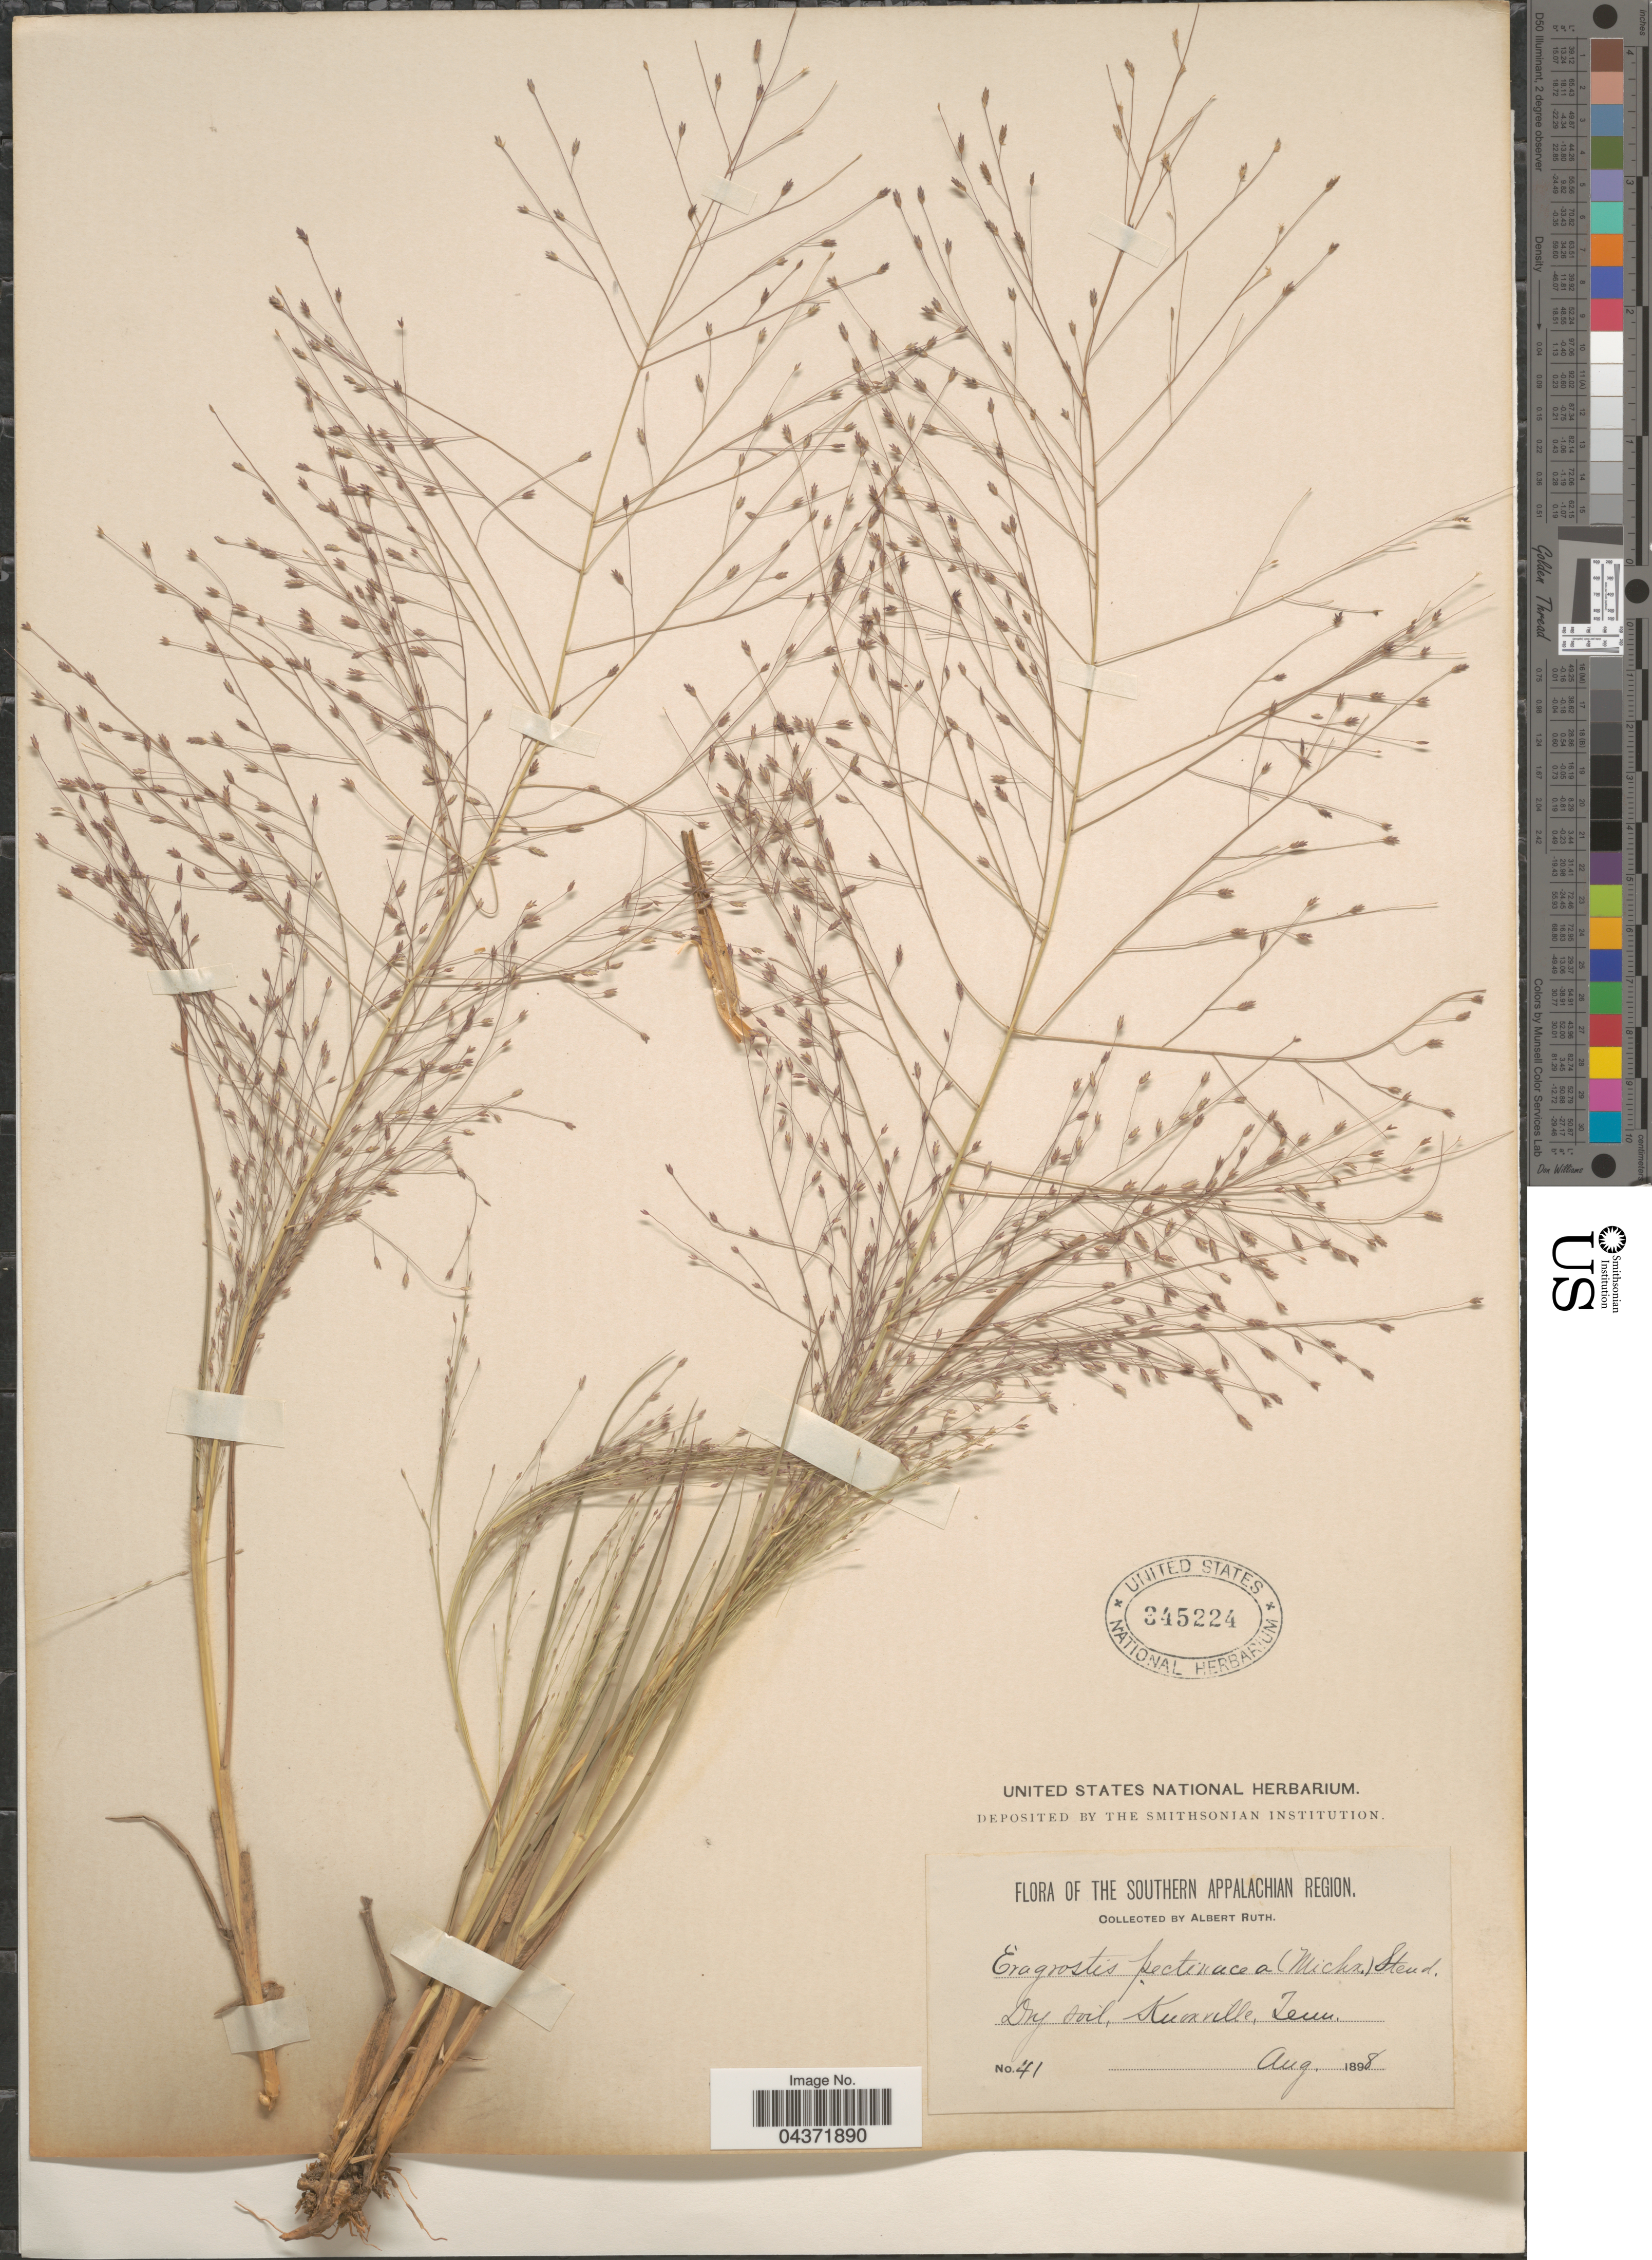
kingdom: Plantae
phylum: Tracheophyta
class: Liliopsida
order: Poales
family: Poaceae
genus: Eragrostis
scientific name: Eragrostis spectabilis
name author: (Pursh) Steud.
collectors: A. Ruth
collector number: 41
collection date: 1898-08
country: United States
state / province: Tennessee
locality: The Southern Appalachian Region. Knoxville.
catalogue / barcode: US 345224